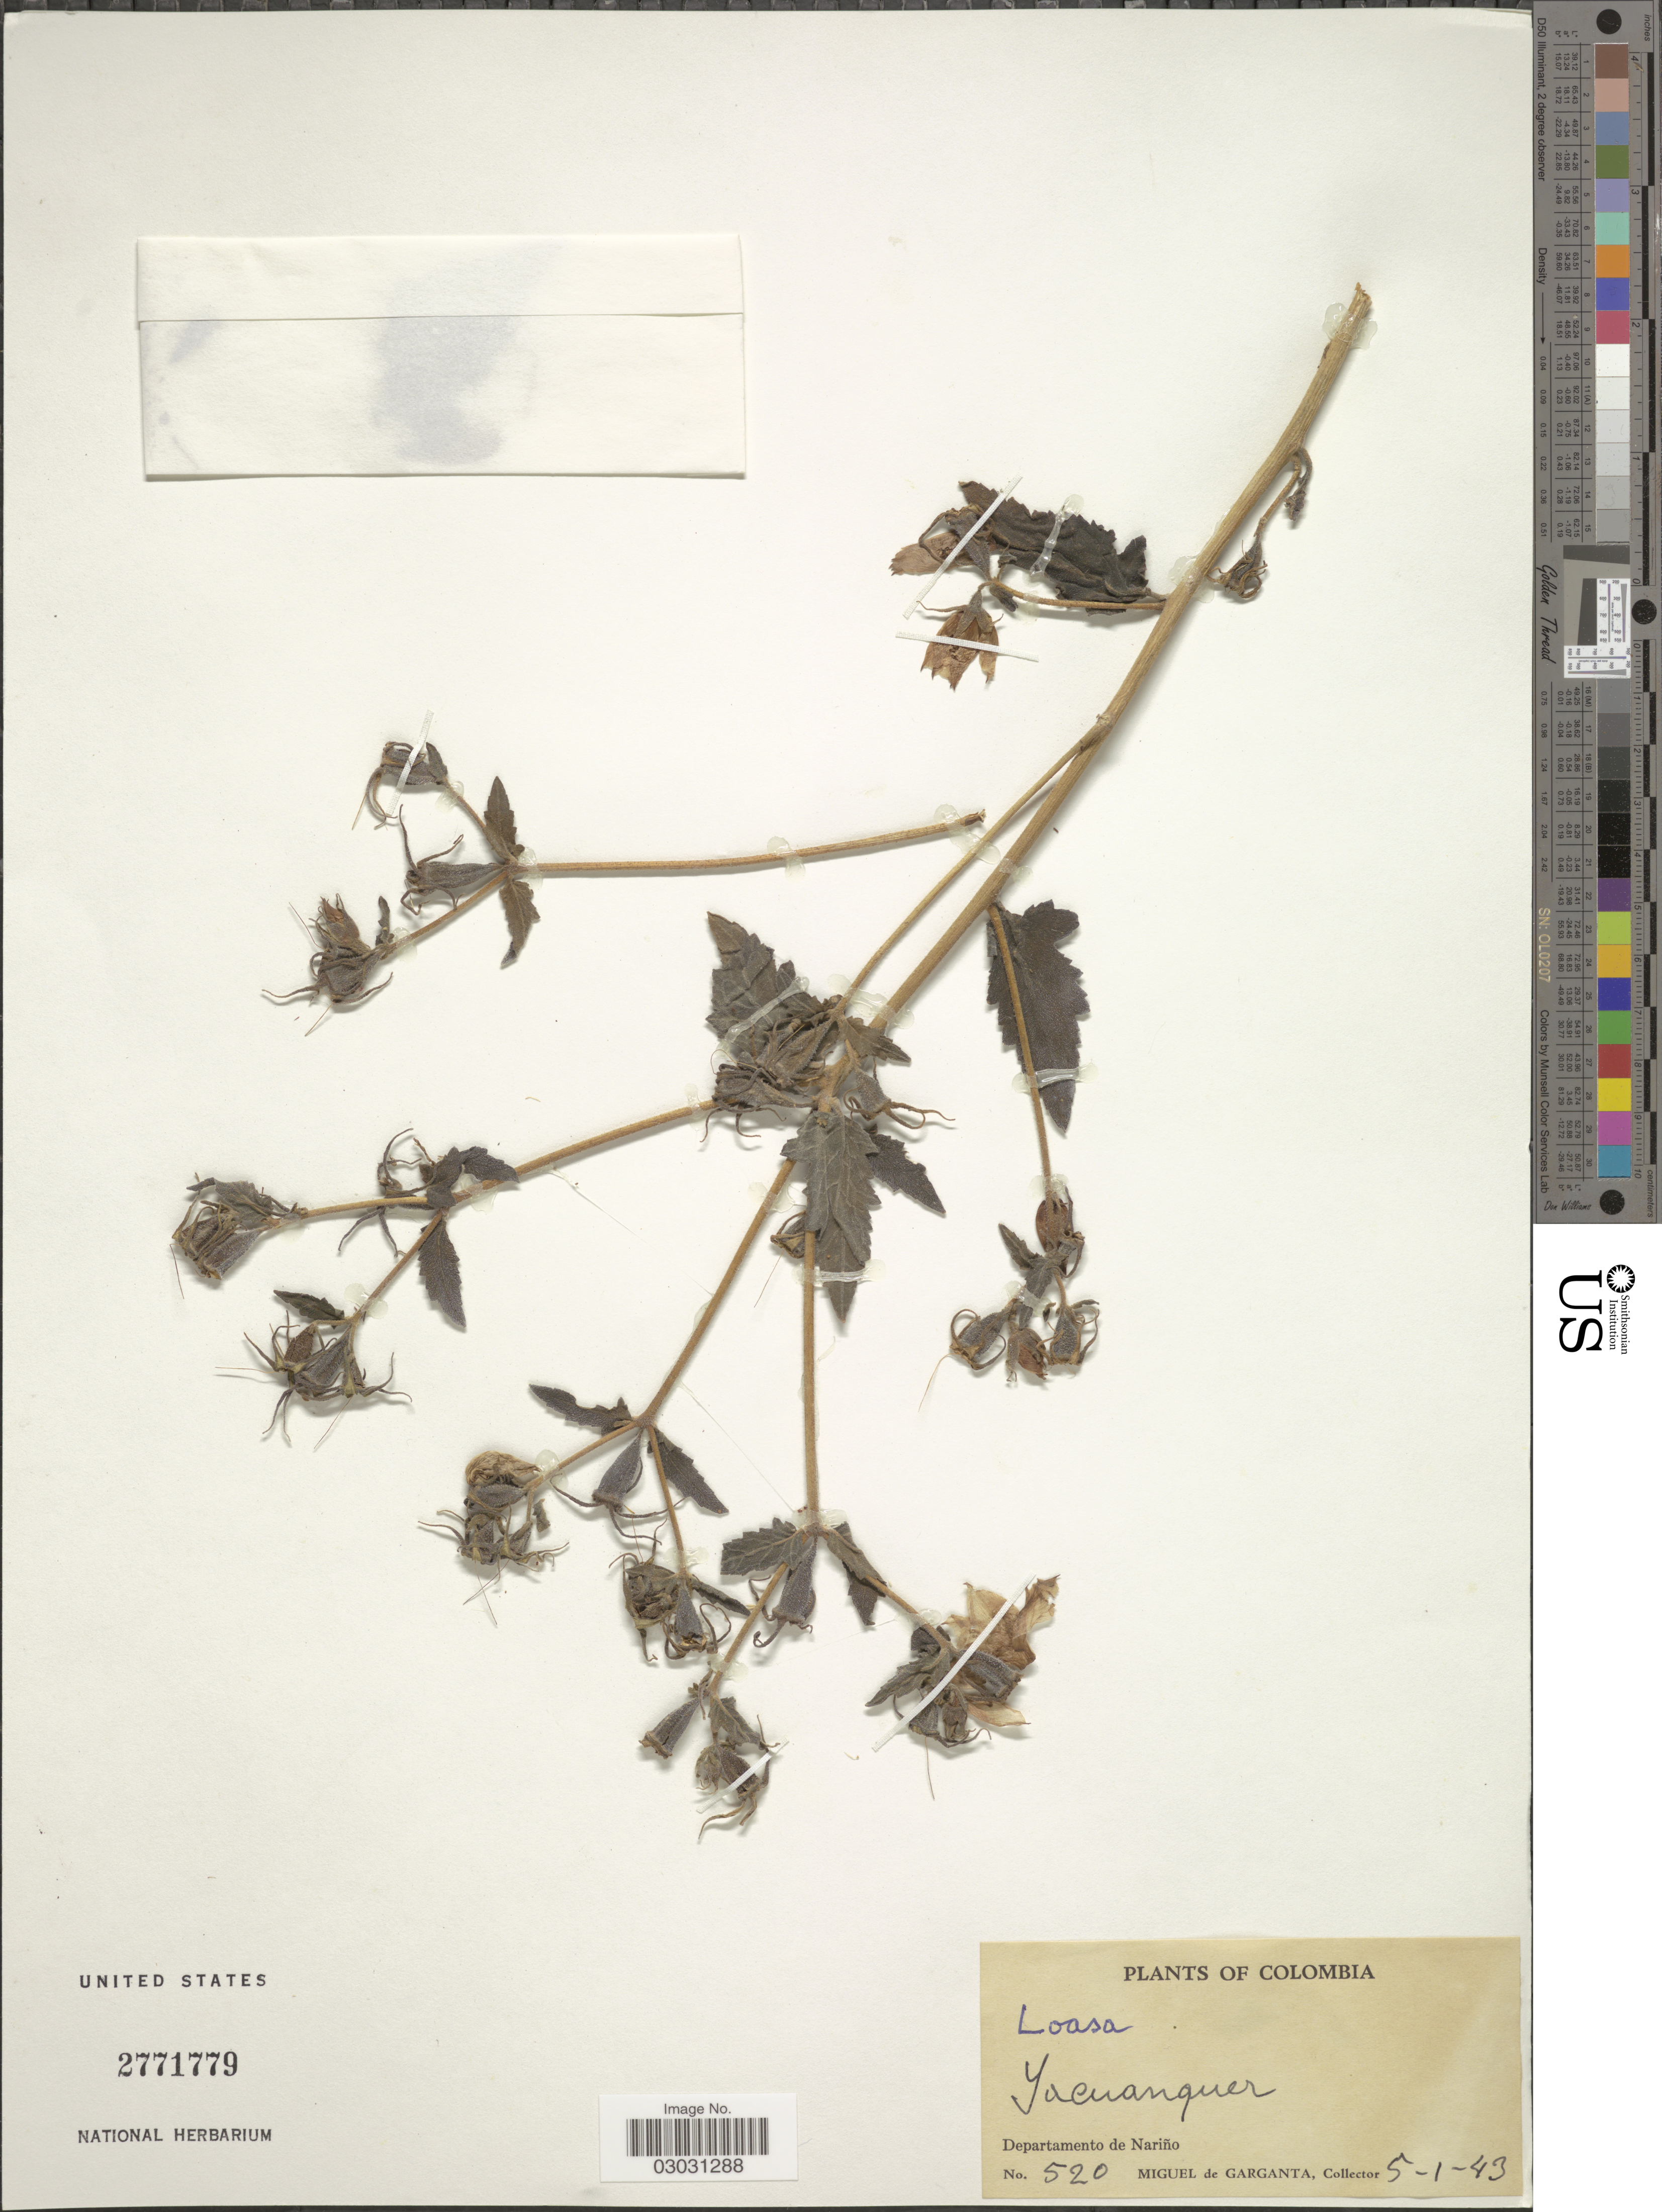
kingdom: Plantae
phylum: Tracheophyta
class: Magnoliopsida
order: Cornales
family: Loasaceae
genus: Loasa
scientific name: Loasa sp.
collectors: M. Garganta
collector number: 520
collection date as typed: Transcribed d/m/y: 5/1/43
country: Colombia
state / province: Nariño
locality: Yacuanquer, Departamento de Nariño.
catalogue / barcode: US 2771779